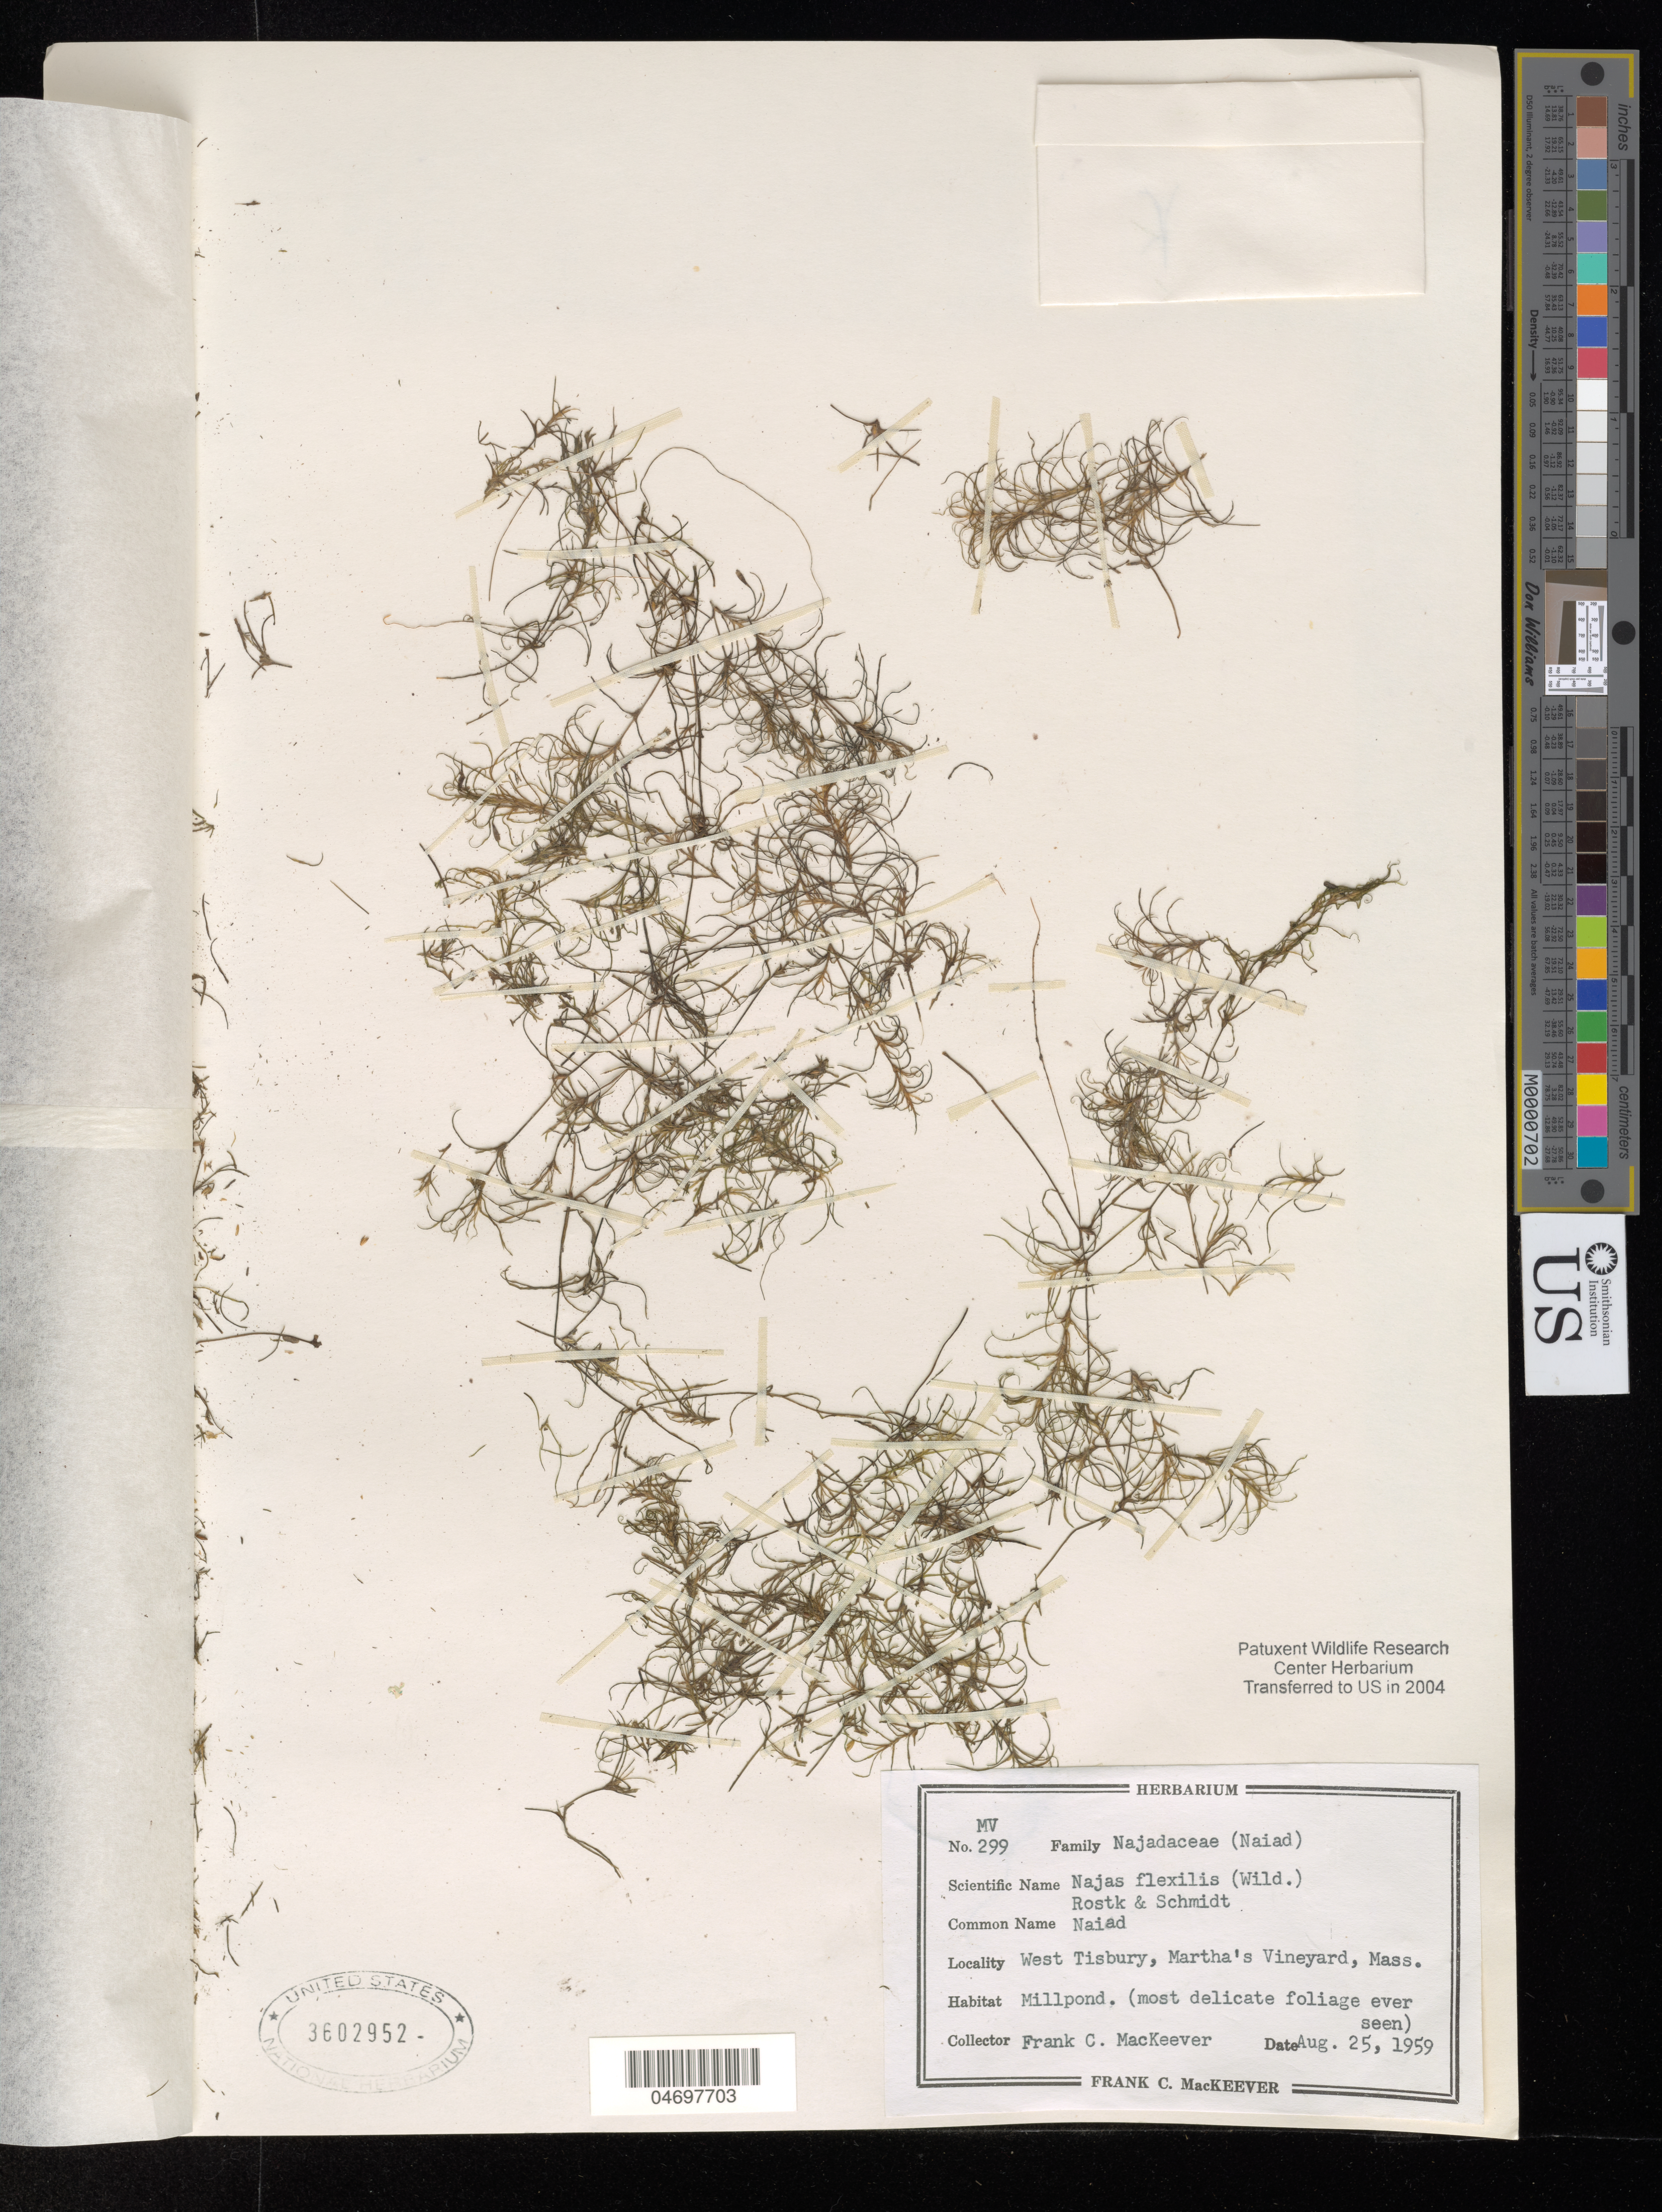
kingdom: Plantae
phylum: Tracheophyta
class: Liliopsida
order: Alismatales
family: Hydrocharitaceae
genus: Najas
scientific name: Najas flexilis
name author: (Willd.) Rostk. & Schmidt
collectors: F. Mackeever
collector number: MV 299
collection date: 1959-08-25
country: United States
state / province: Massachusetts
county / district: Duke Co.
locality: West Tisbury, Martha's Vineyard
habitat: Millpond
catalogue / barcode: US 3602952